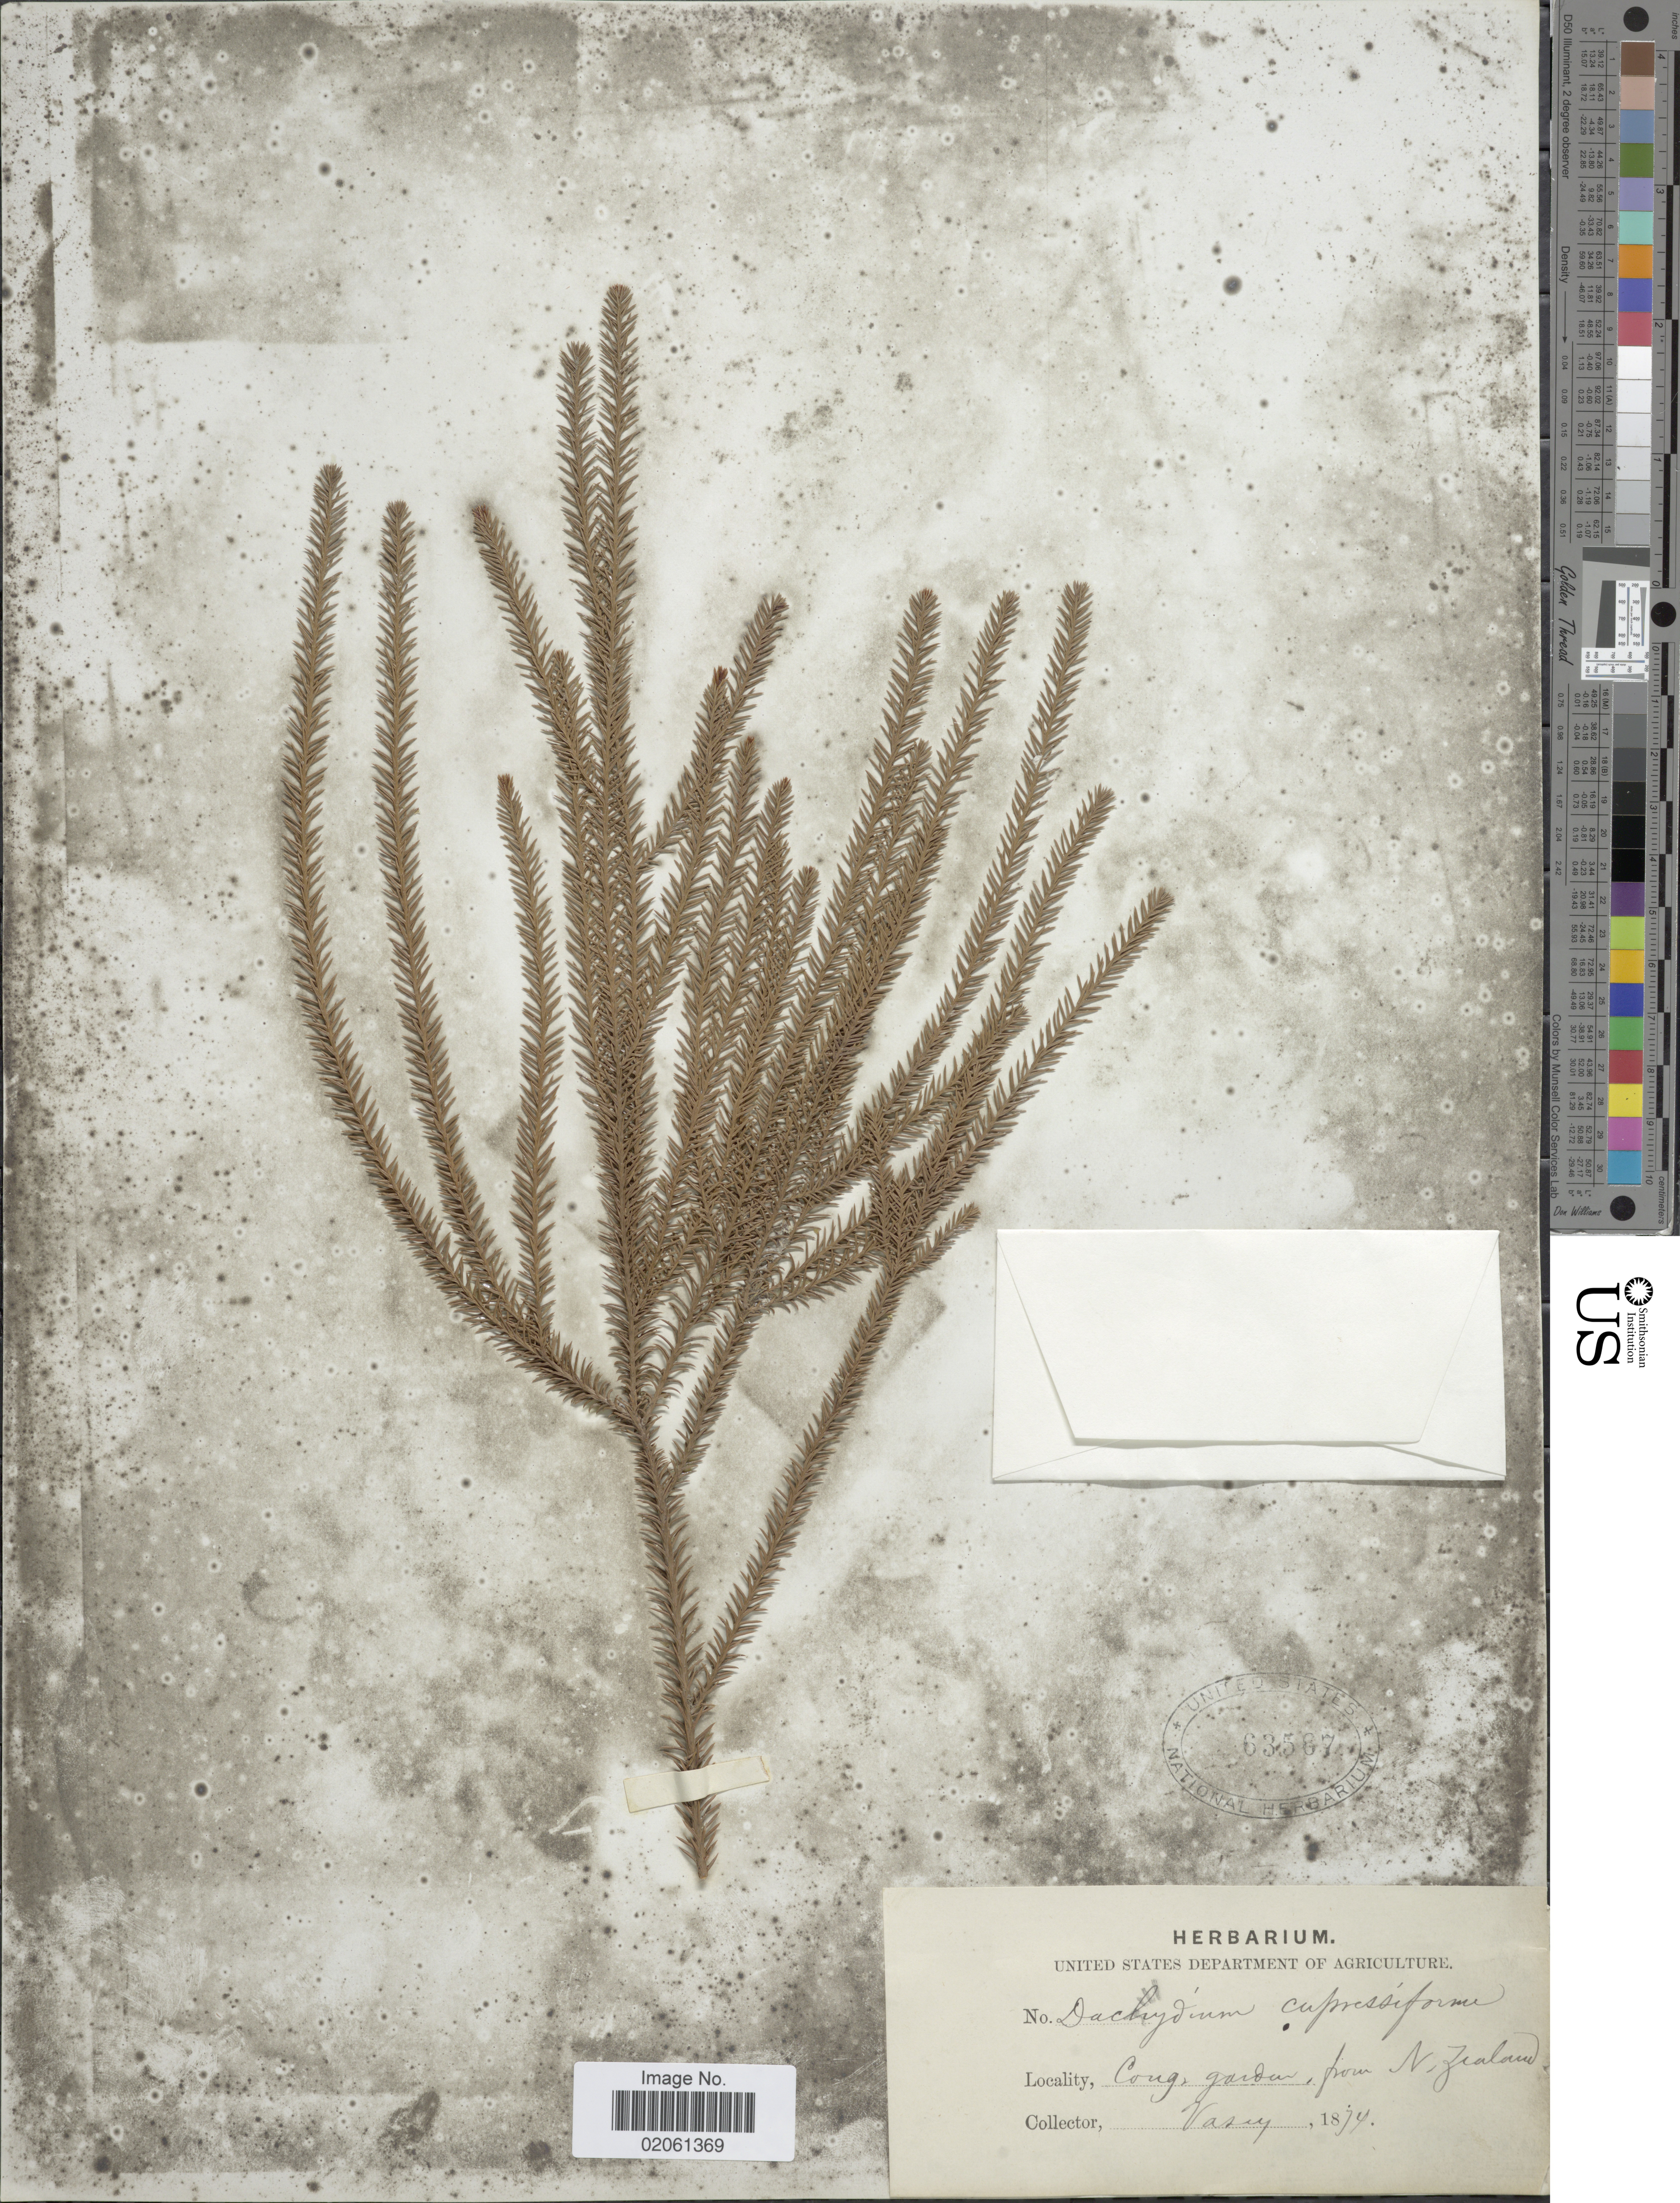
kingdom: Plantae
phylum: Tracheophyta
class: Pinopsida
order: Pinales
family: Podocarpaceae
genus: Dacrydium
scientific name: Dacrydium cupressinum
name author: Sol. ex G. Forst.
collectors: Vasey, --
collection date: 1874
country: New Zealand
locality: Cong. Garden, from N. Zealand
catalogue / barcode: US 63567